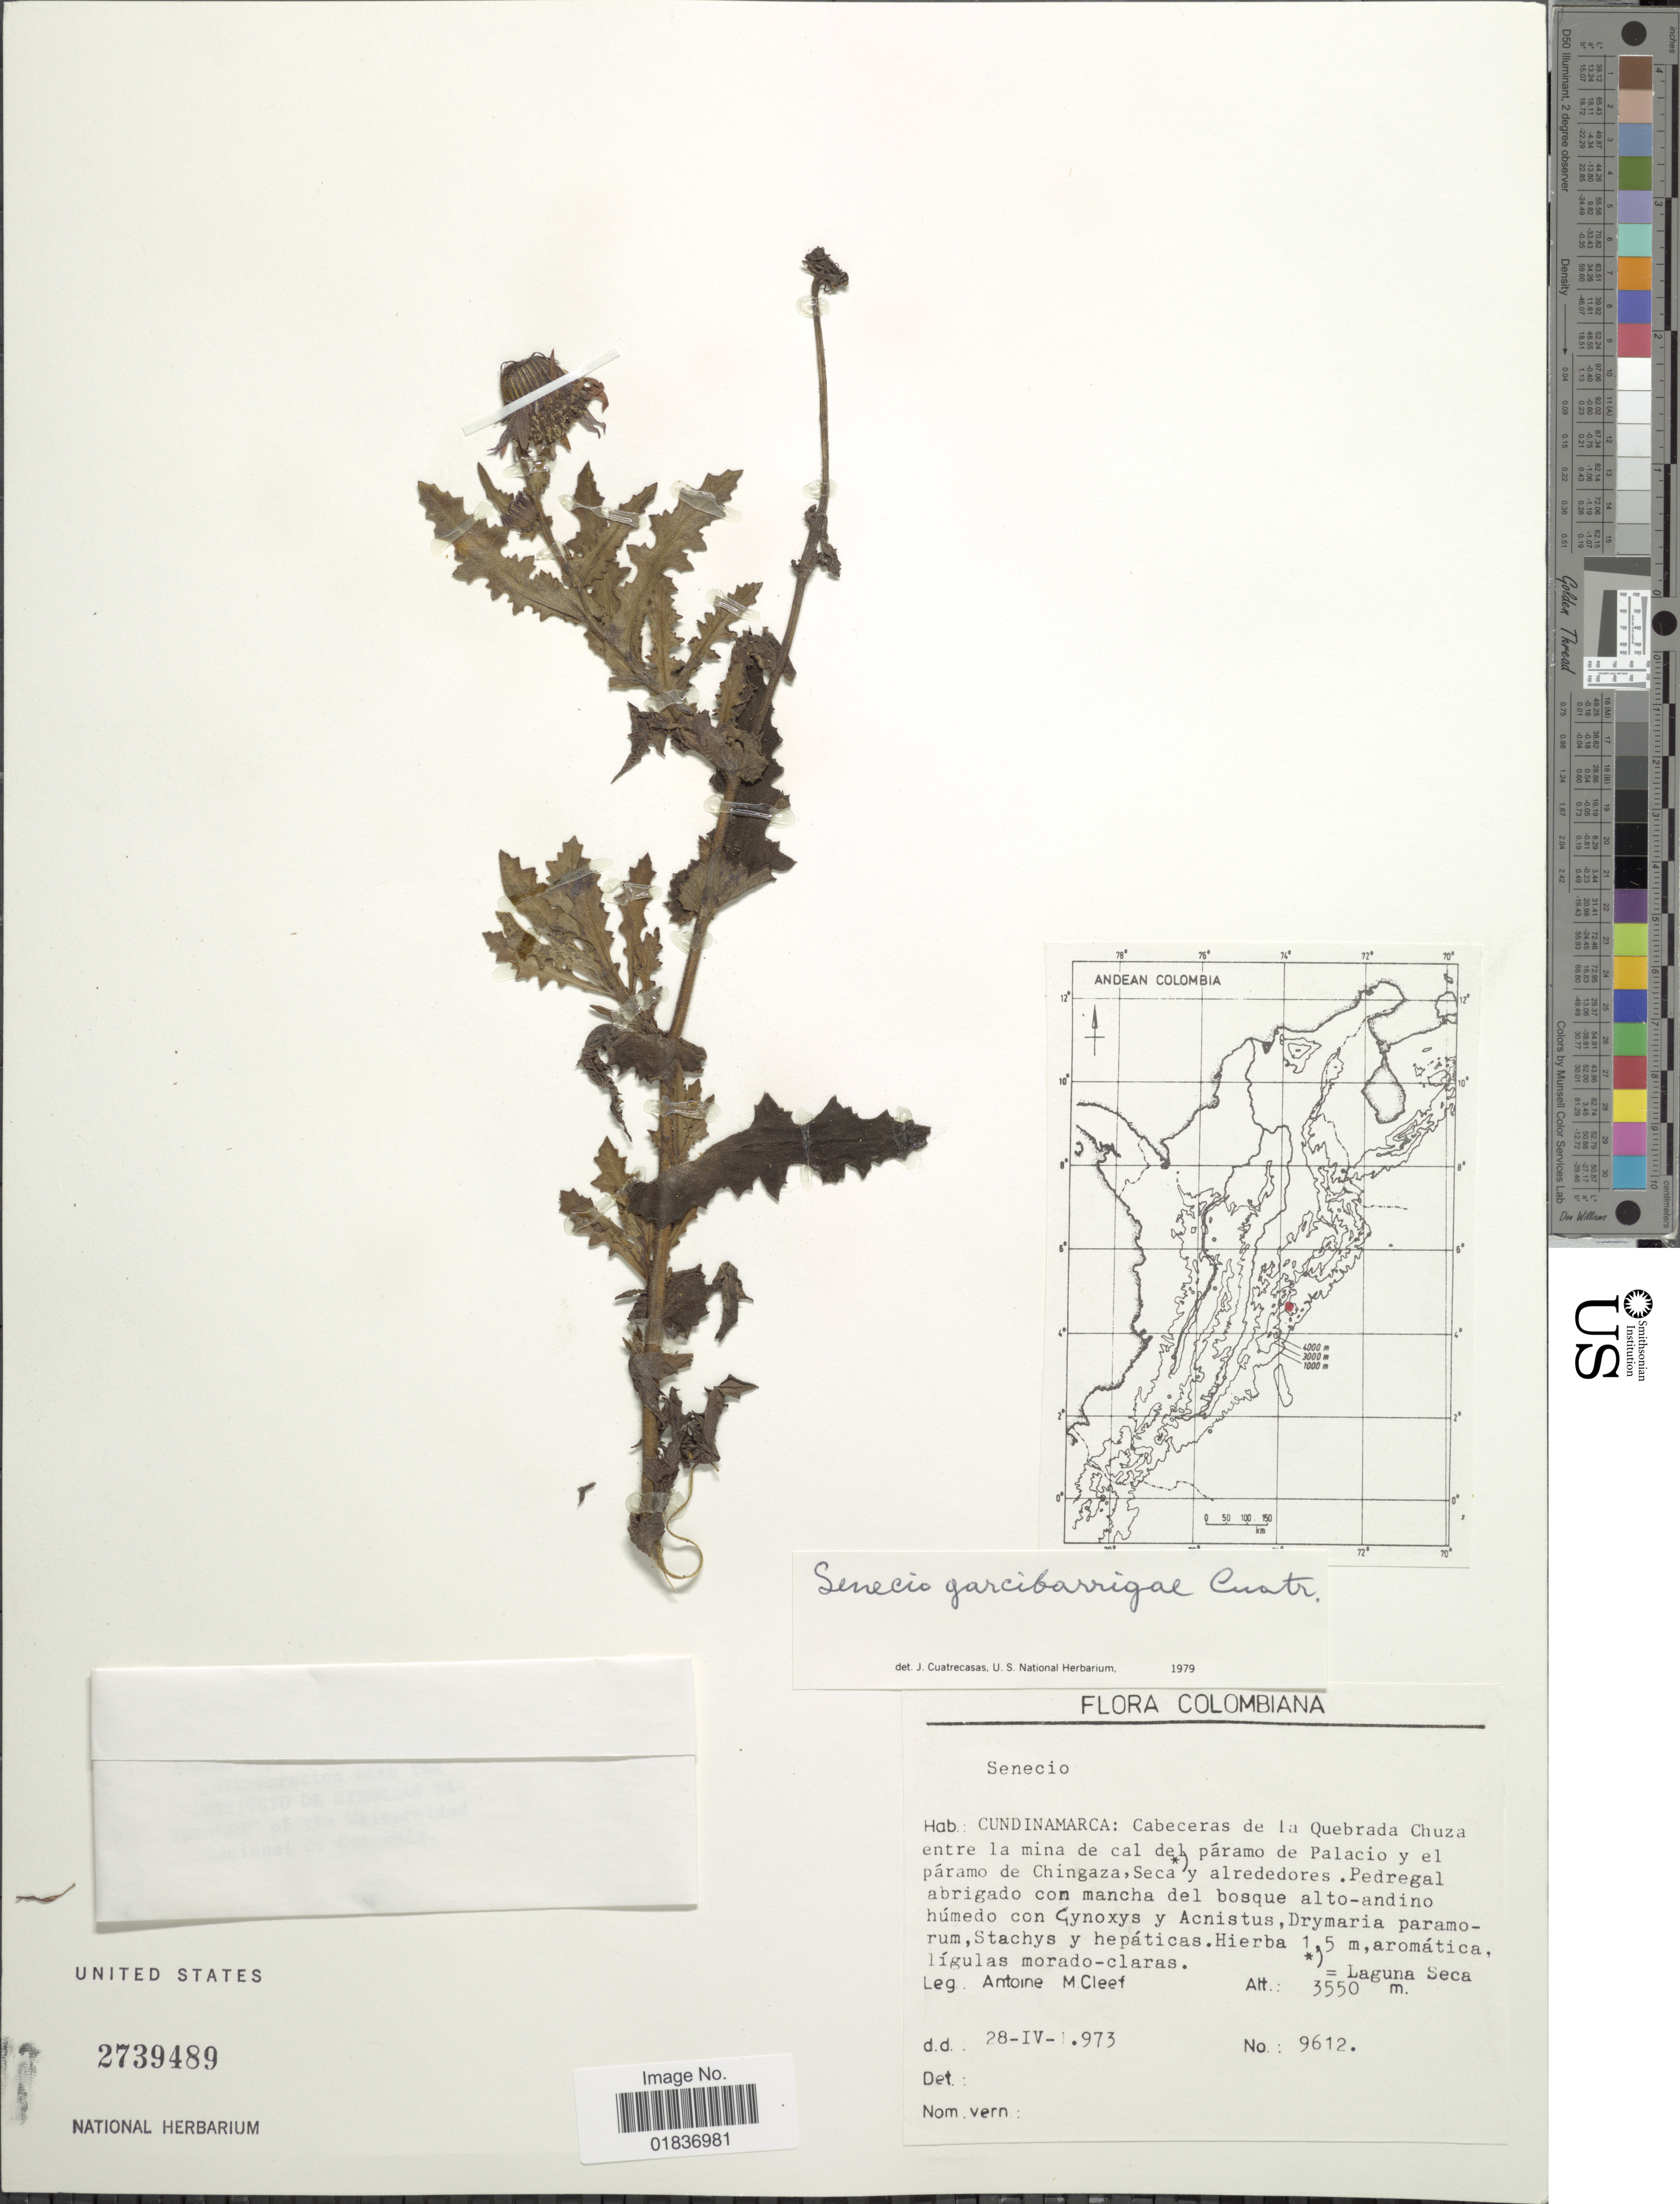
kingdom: Plantae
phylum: Tracheophyta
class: Magnoliopsida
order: Asterales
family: Asteraceae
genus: Senecio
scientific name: Senecio garcibarrigae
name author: Cuatrec.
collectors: A. M. Cleef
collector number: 9612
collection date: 1973-04-28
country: Colombia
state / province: Cundinamarca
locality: Cundinamarca: Cabeceras de la Quebrada Chuza entre la mina de cal del paramo de Palacio y el paramo de Chingaza, Seca y alrededores.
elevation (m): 3550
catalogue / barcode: US 2739489